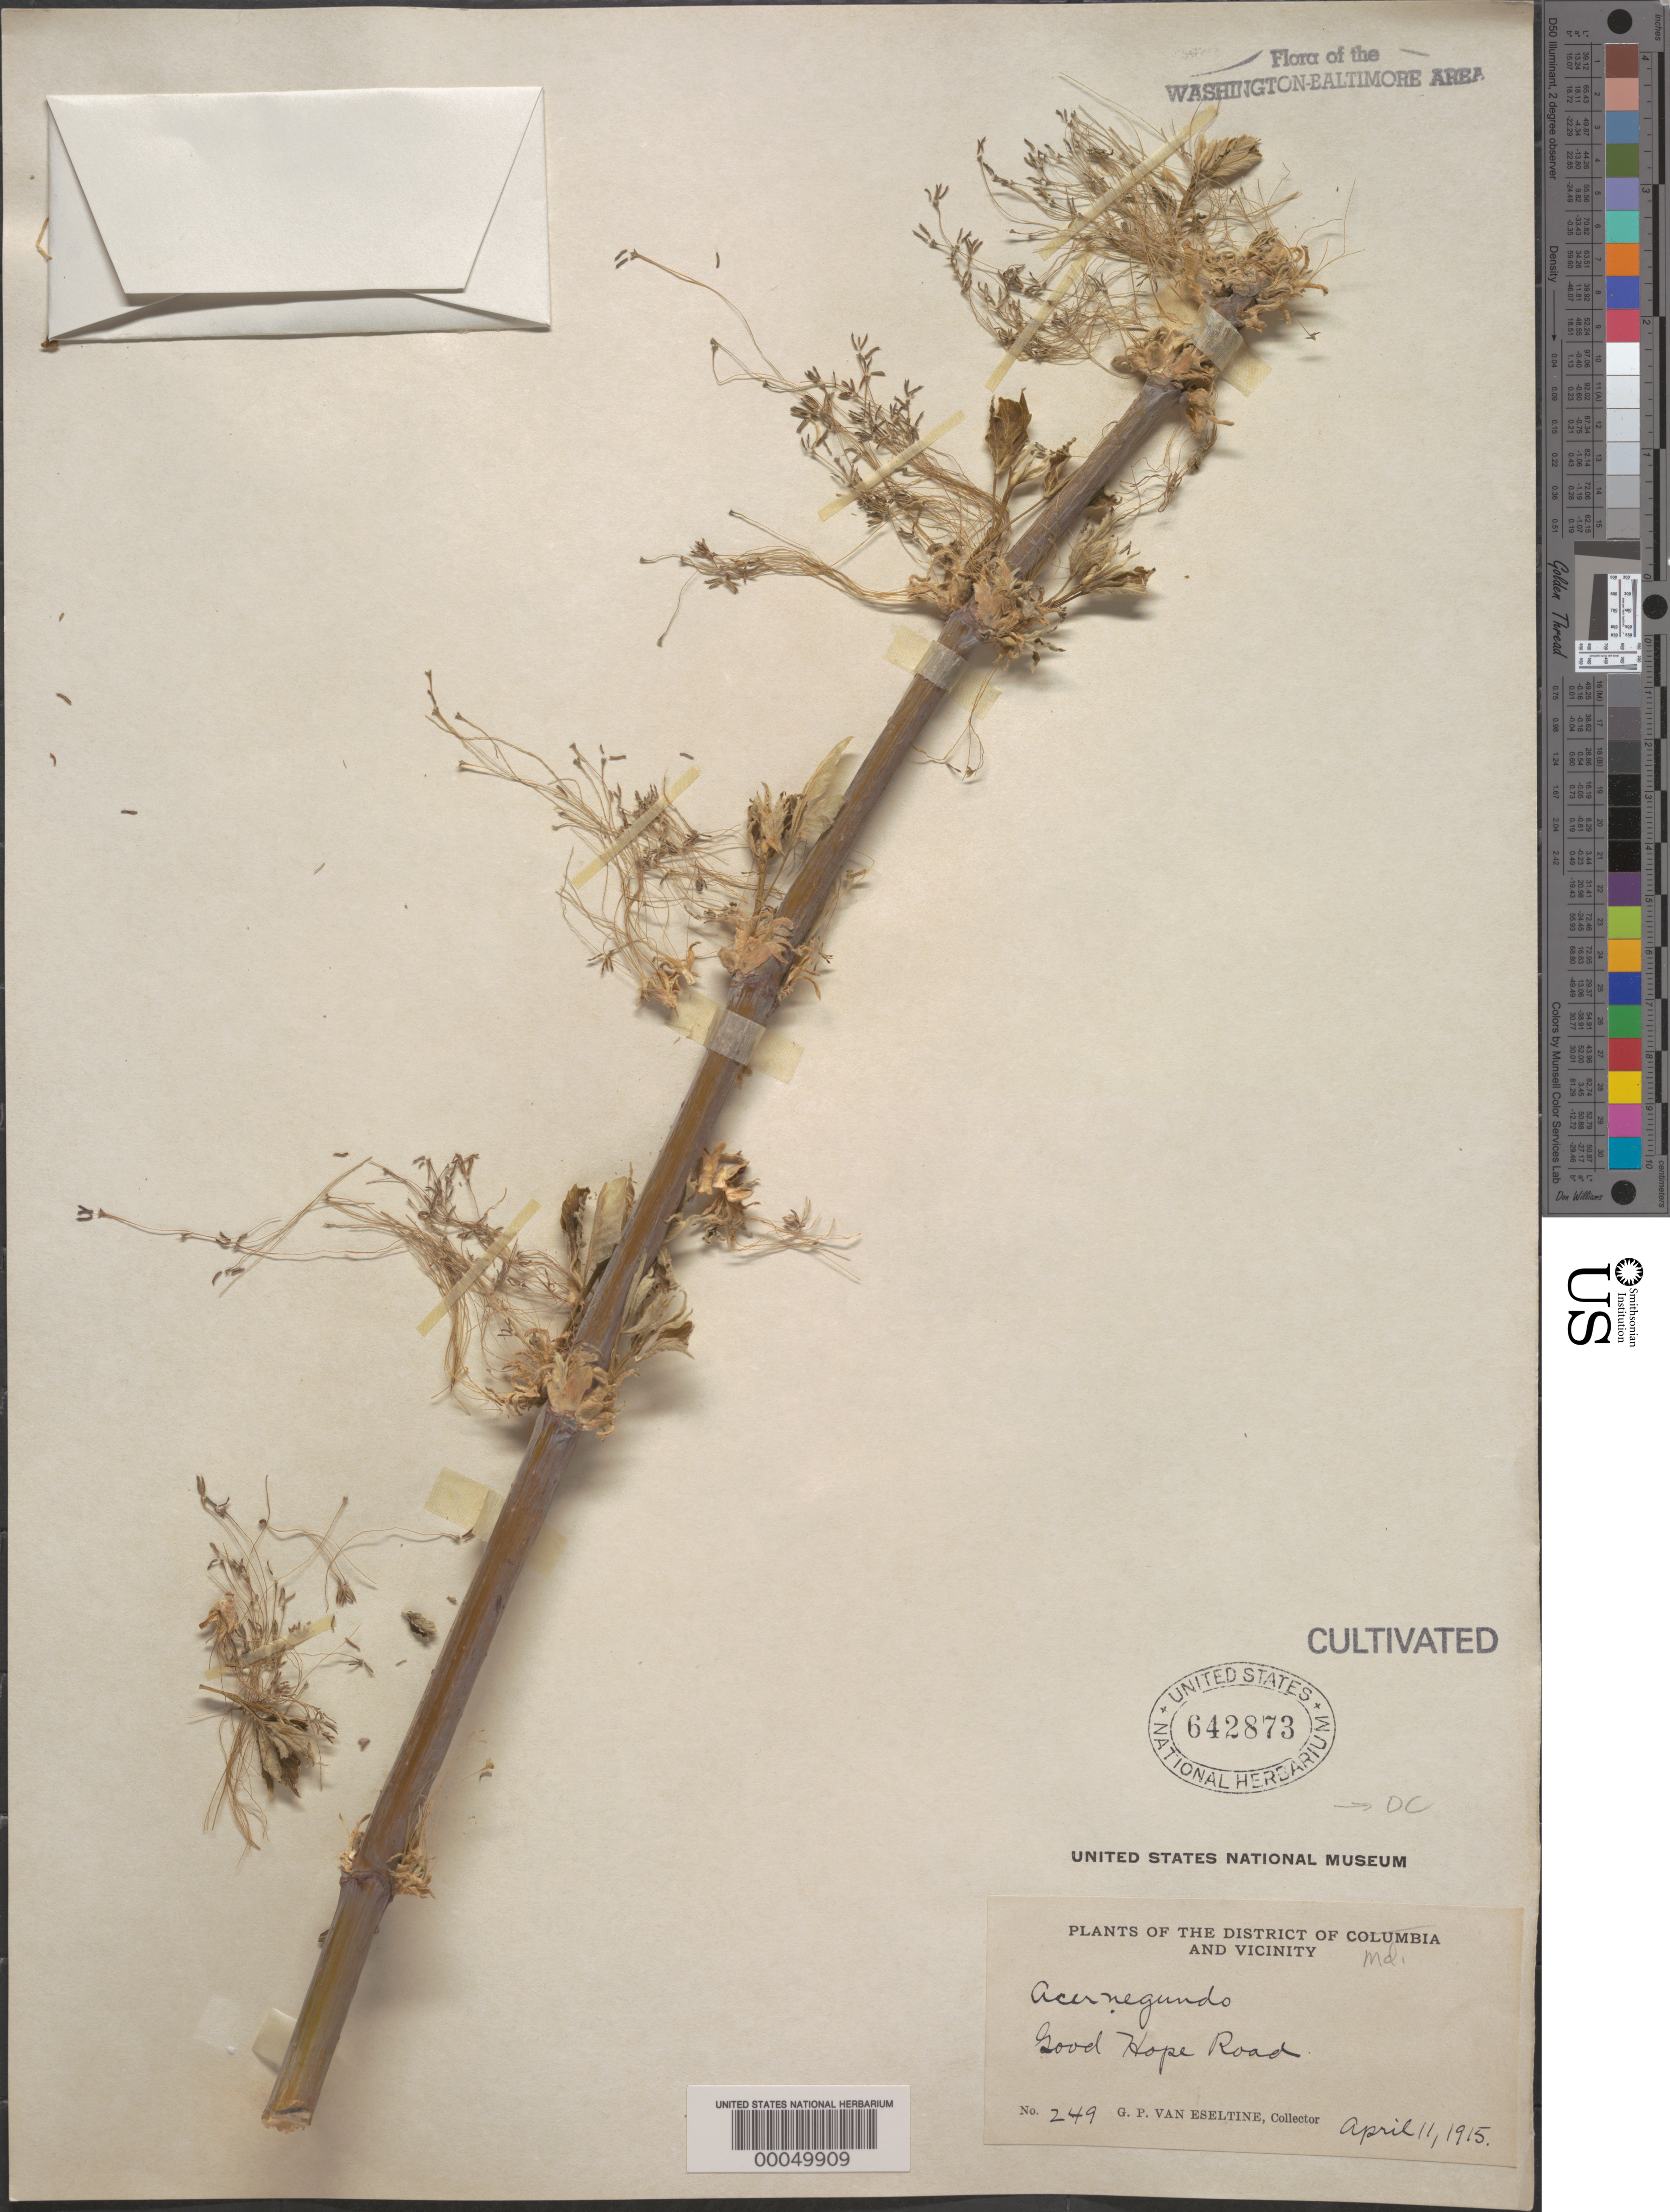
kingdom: Plantae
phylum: Tracheophyta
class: Magnoliopsida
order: Sapindales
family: Sapindaceae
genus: Acer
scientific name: Acer negundo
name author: L.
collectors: G. P. Van Eseltine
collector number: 249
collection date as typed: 11 Apr 1915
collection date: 1915-04-11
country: United States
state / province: District of Columbia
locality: Good Hope Road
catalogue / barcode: US 642873